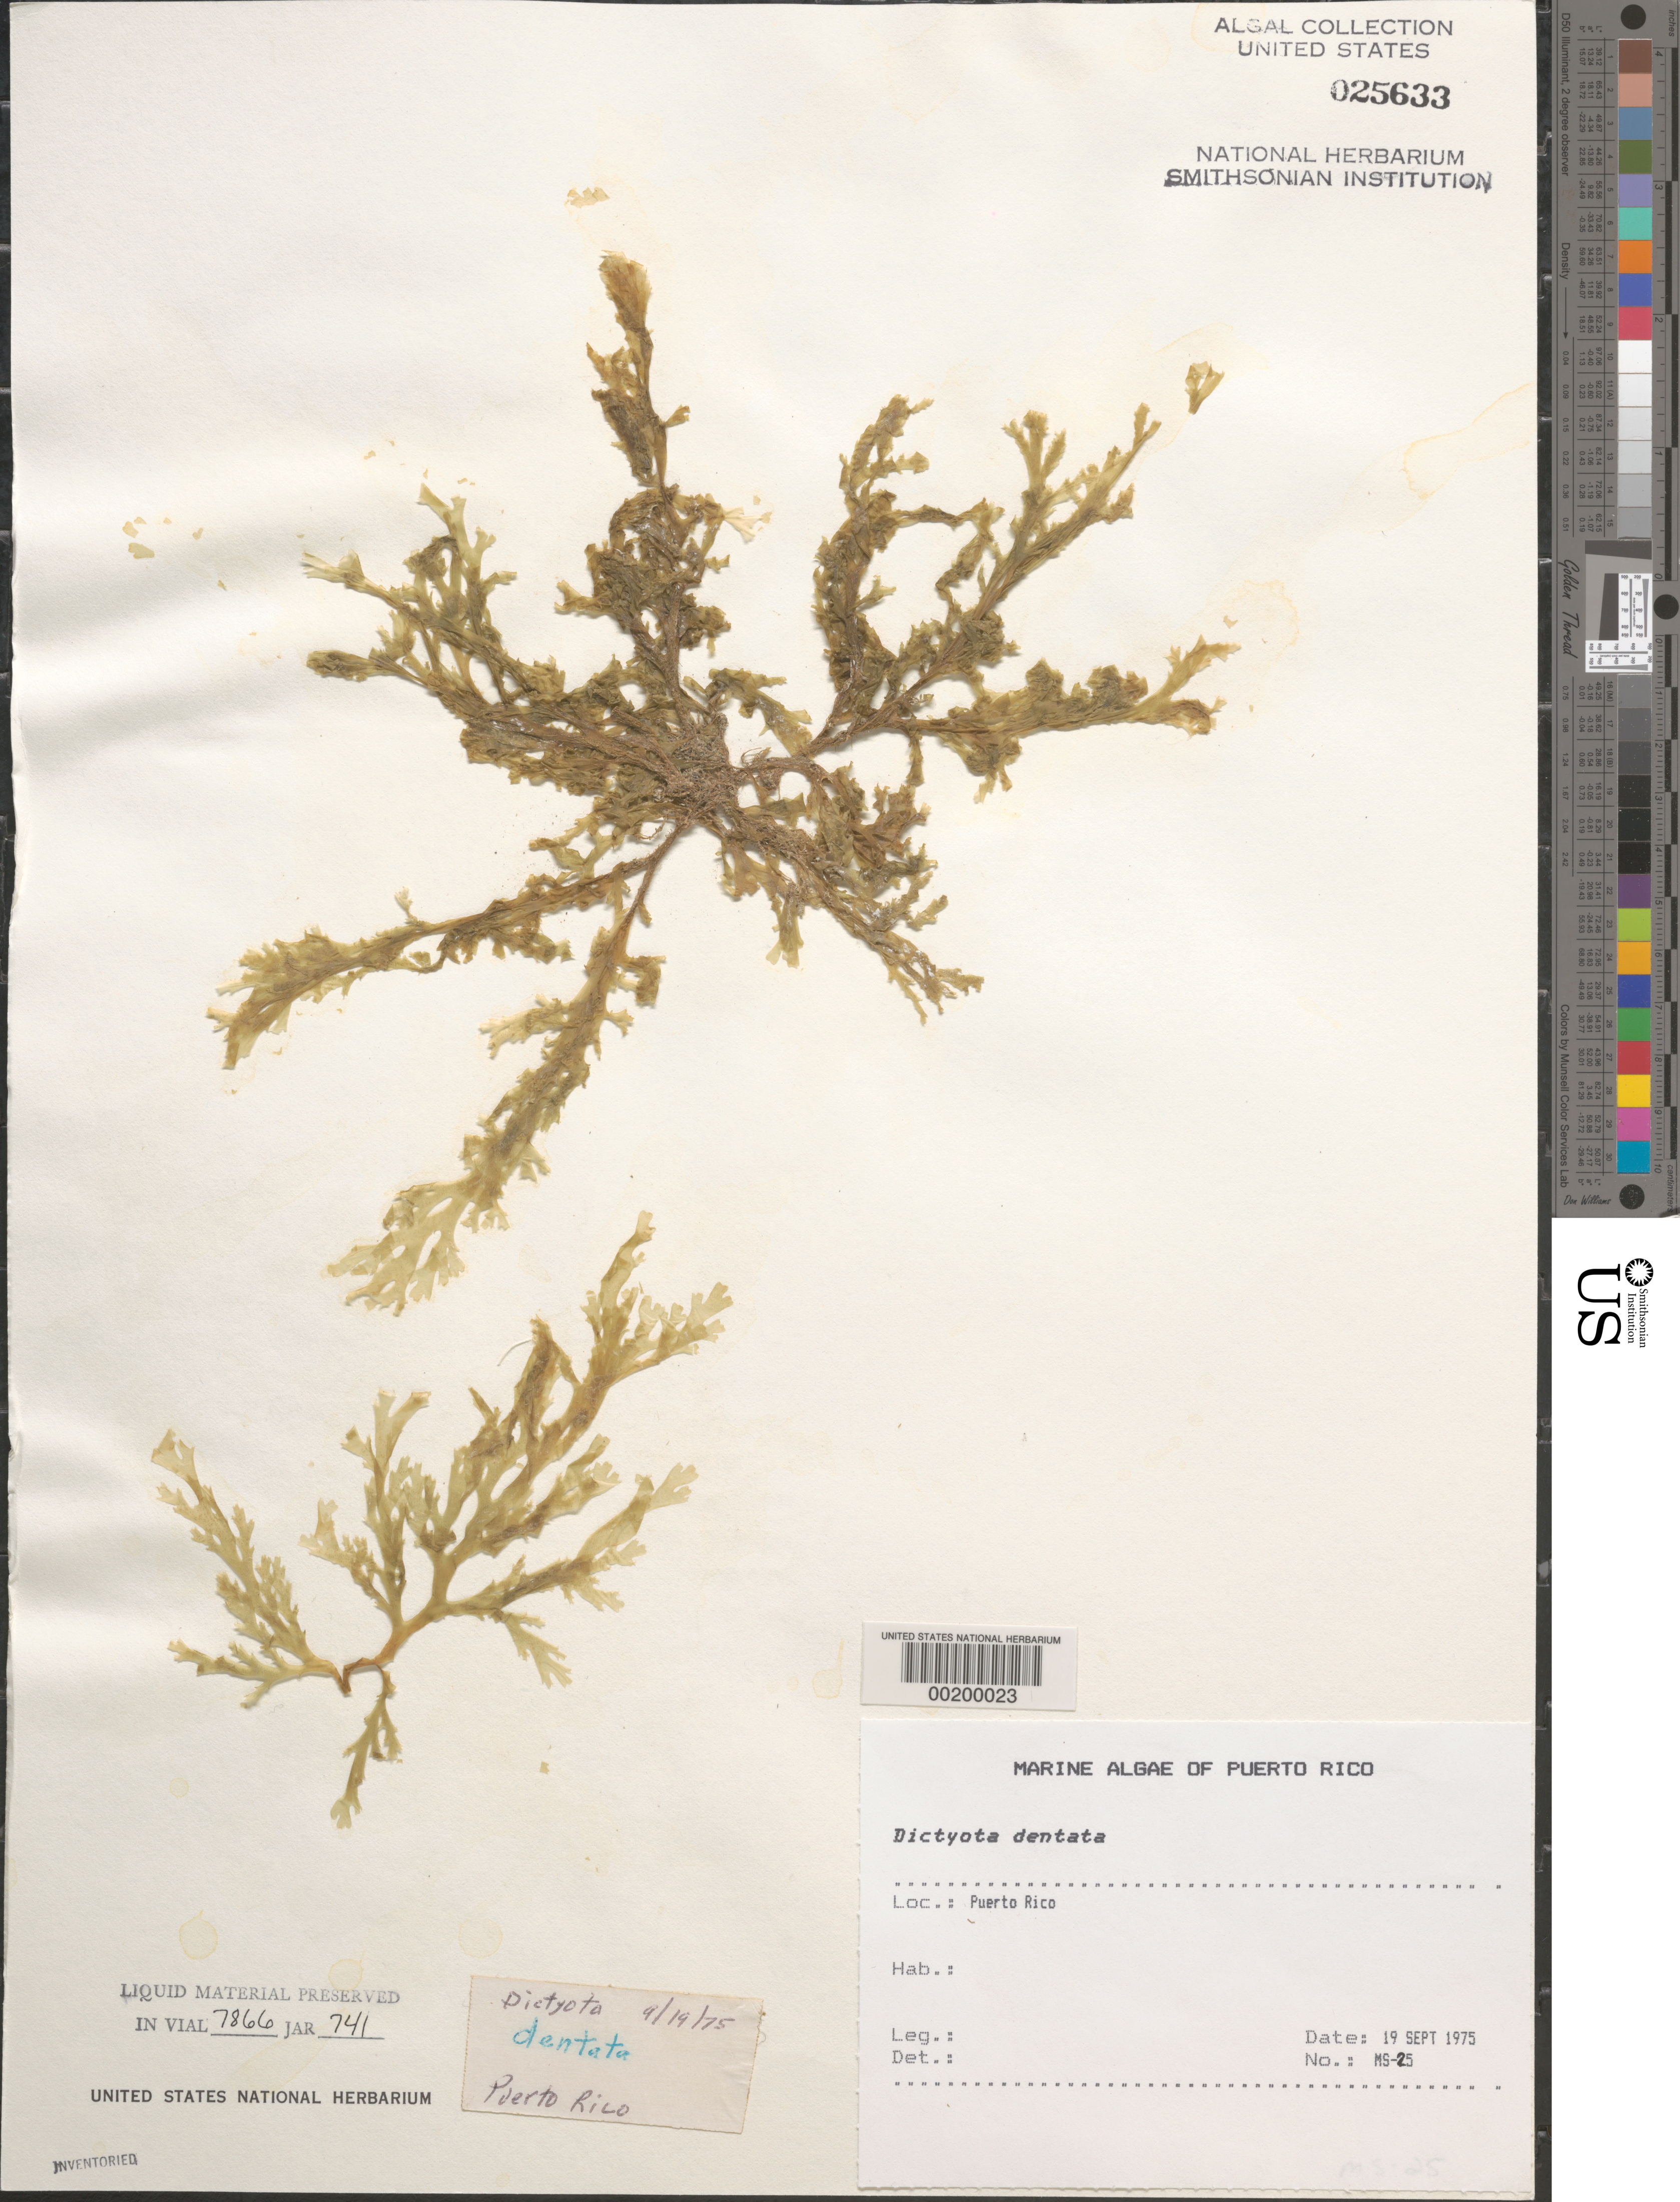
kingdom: Chromista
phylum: Ochrophyta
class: Phaeophyceae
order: Dictyotales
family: Dictyotaceae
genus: Dictyota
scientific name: Dictyota mertensii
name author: (C. Mart.) Kütz.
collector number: MS-25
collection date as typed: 19 Sep 1975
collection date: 1975-09-19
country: Puerto Rico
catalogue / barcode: US 25633